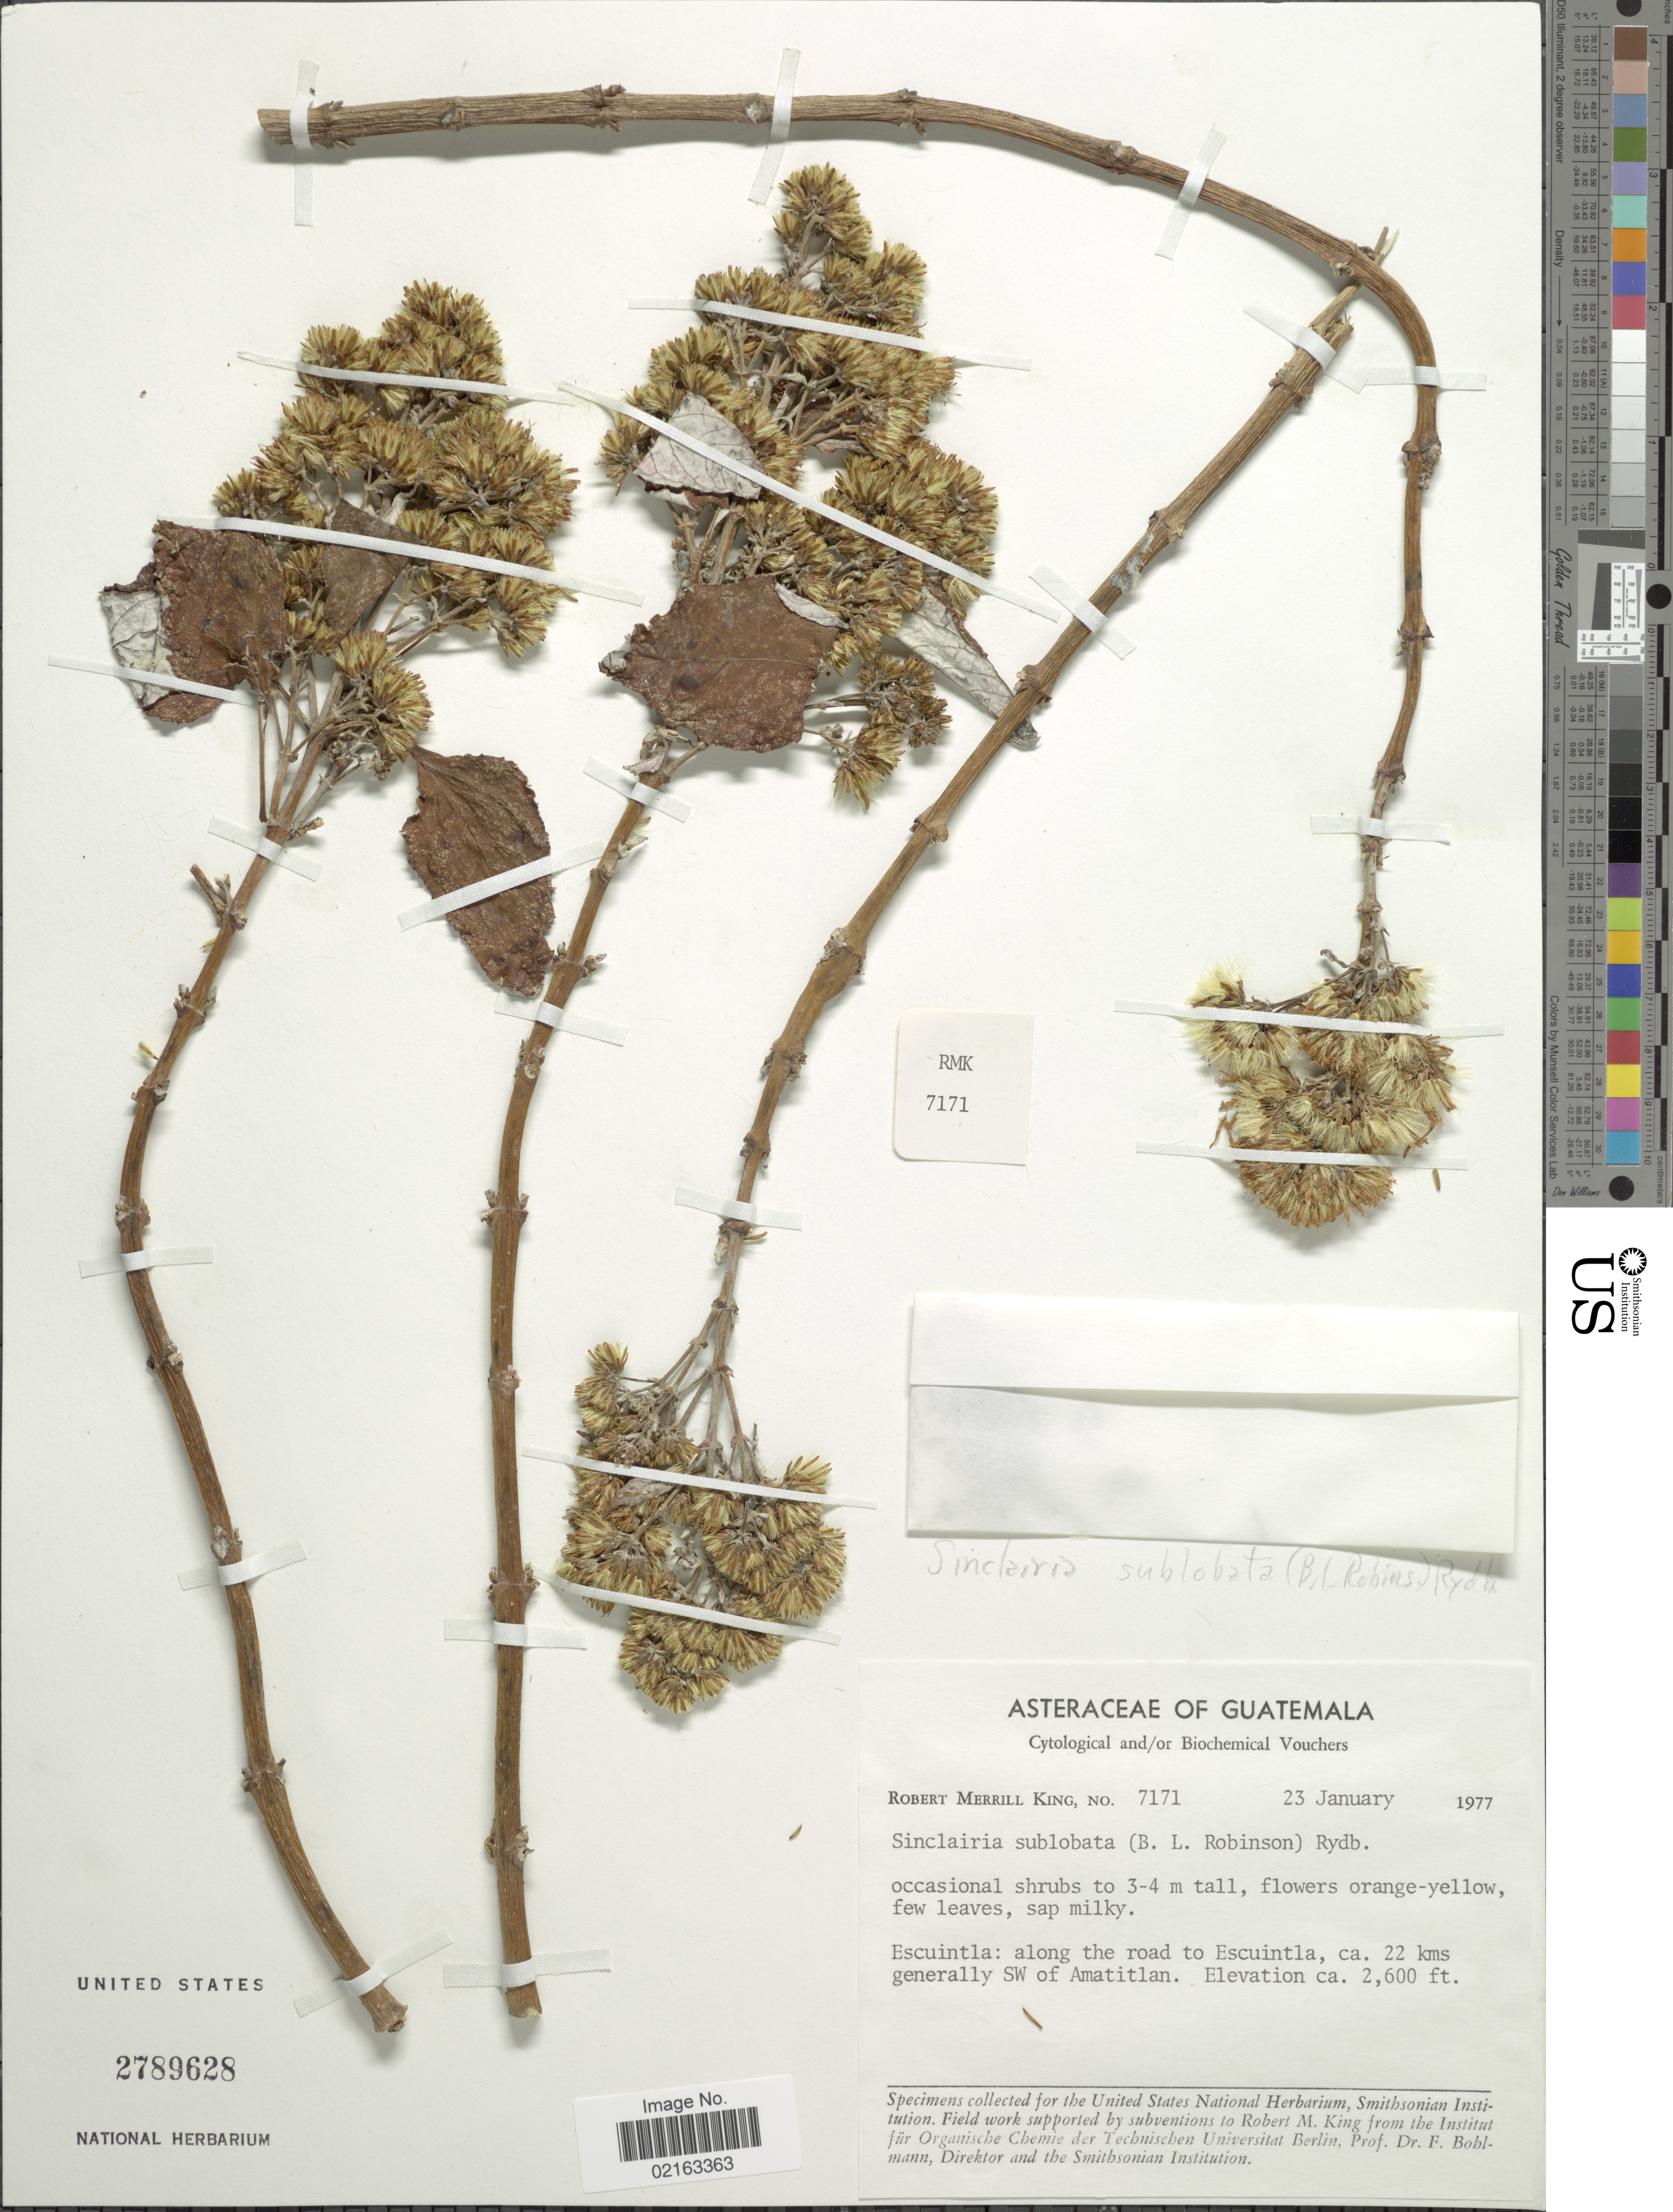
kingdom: Plantae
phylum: Tracheophyta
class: Magnoliopsida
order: Asterales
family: Asteraceae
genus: Sinclairia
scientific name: Sinclairia sublobata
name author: (B.L. Rob.) Rydb.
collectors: R. M. King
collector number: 7171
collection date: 1977-01-23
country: Guatemala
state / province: Escuintla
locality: Escuintla: along the road to Escuintla, ca. 22 kms generally SW of Amatitlan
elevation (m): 792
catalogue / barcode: US 2789628